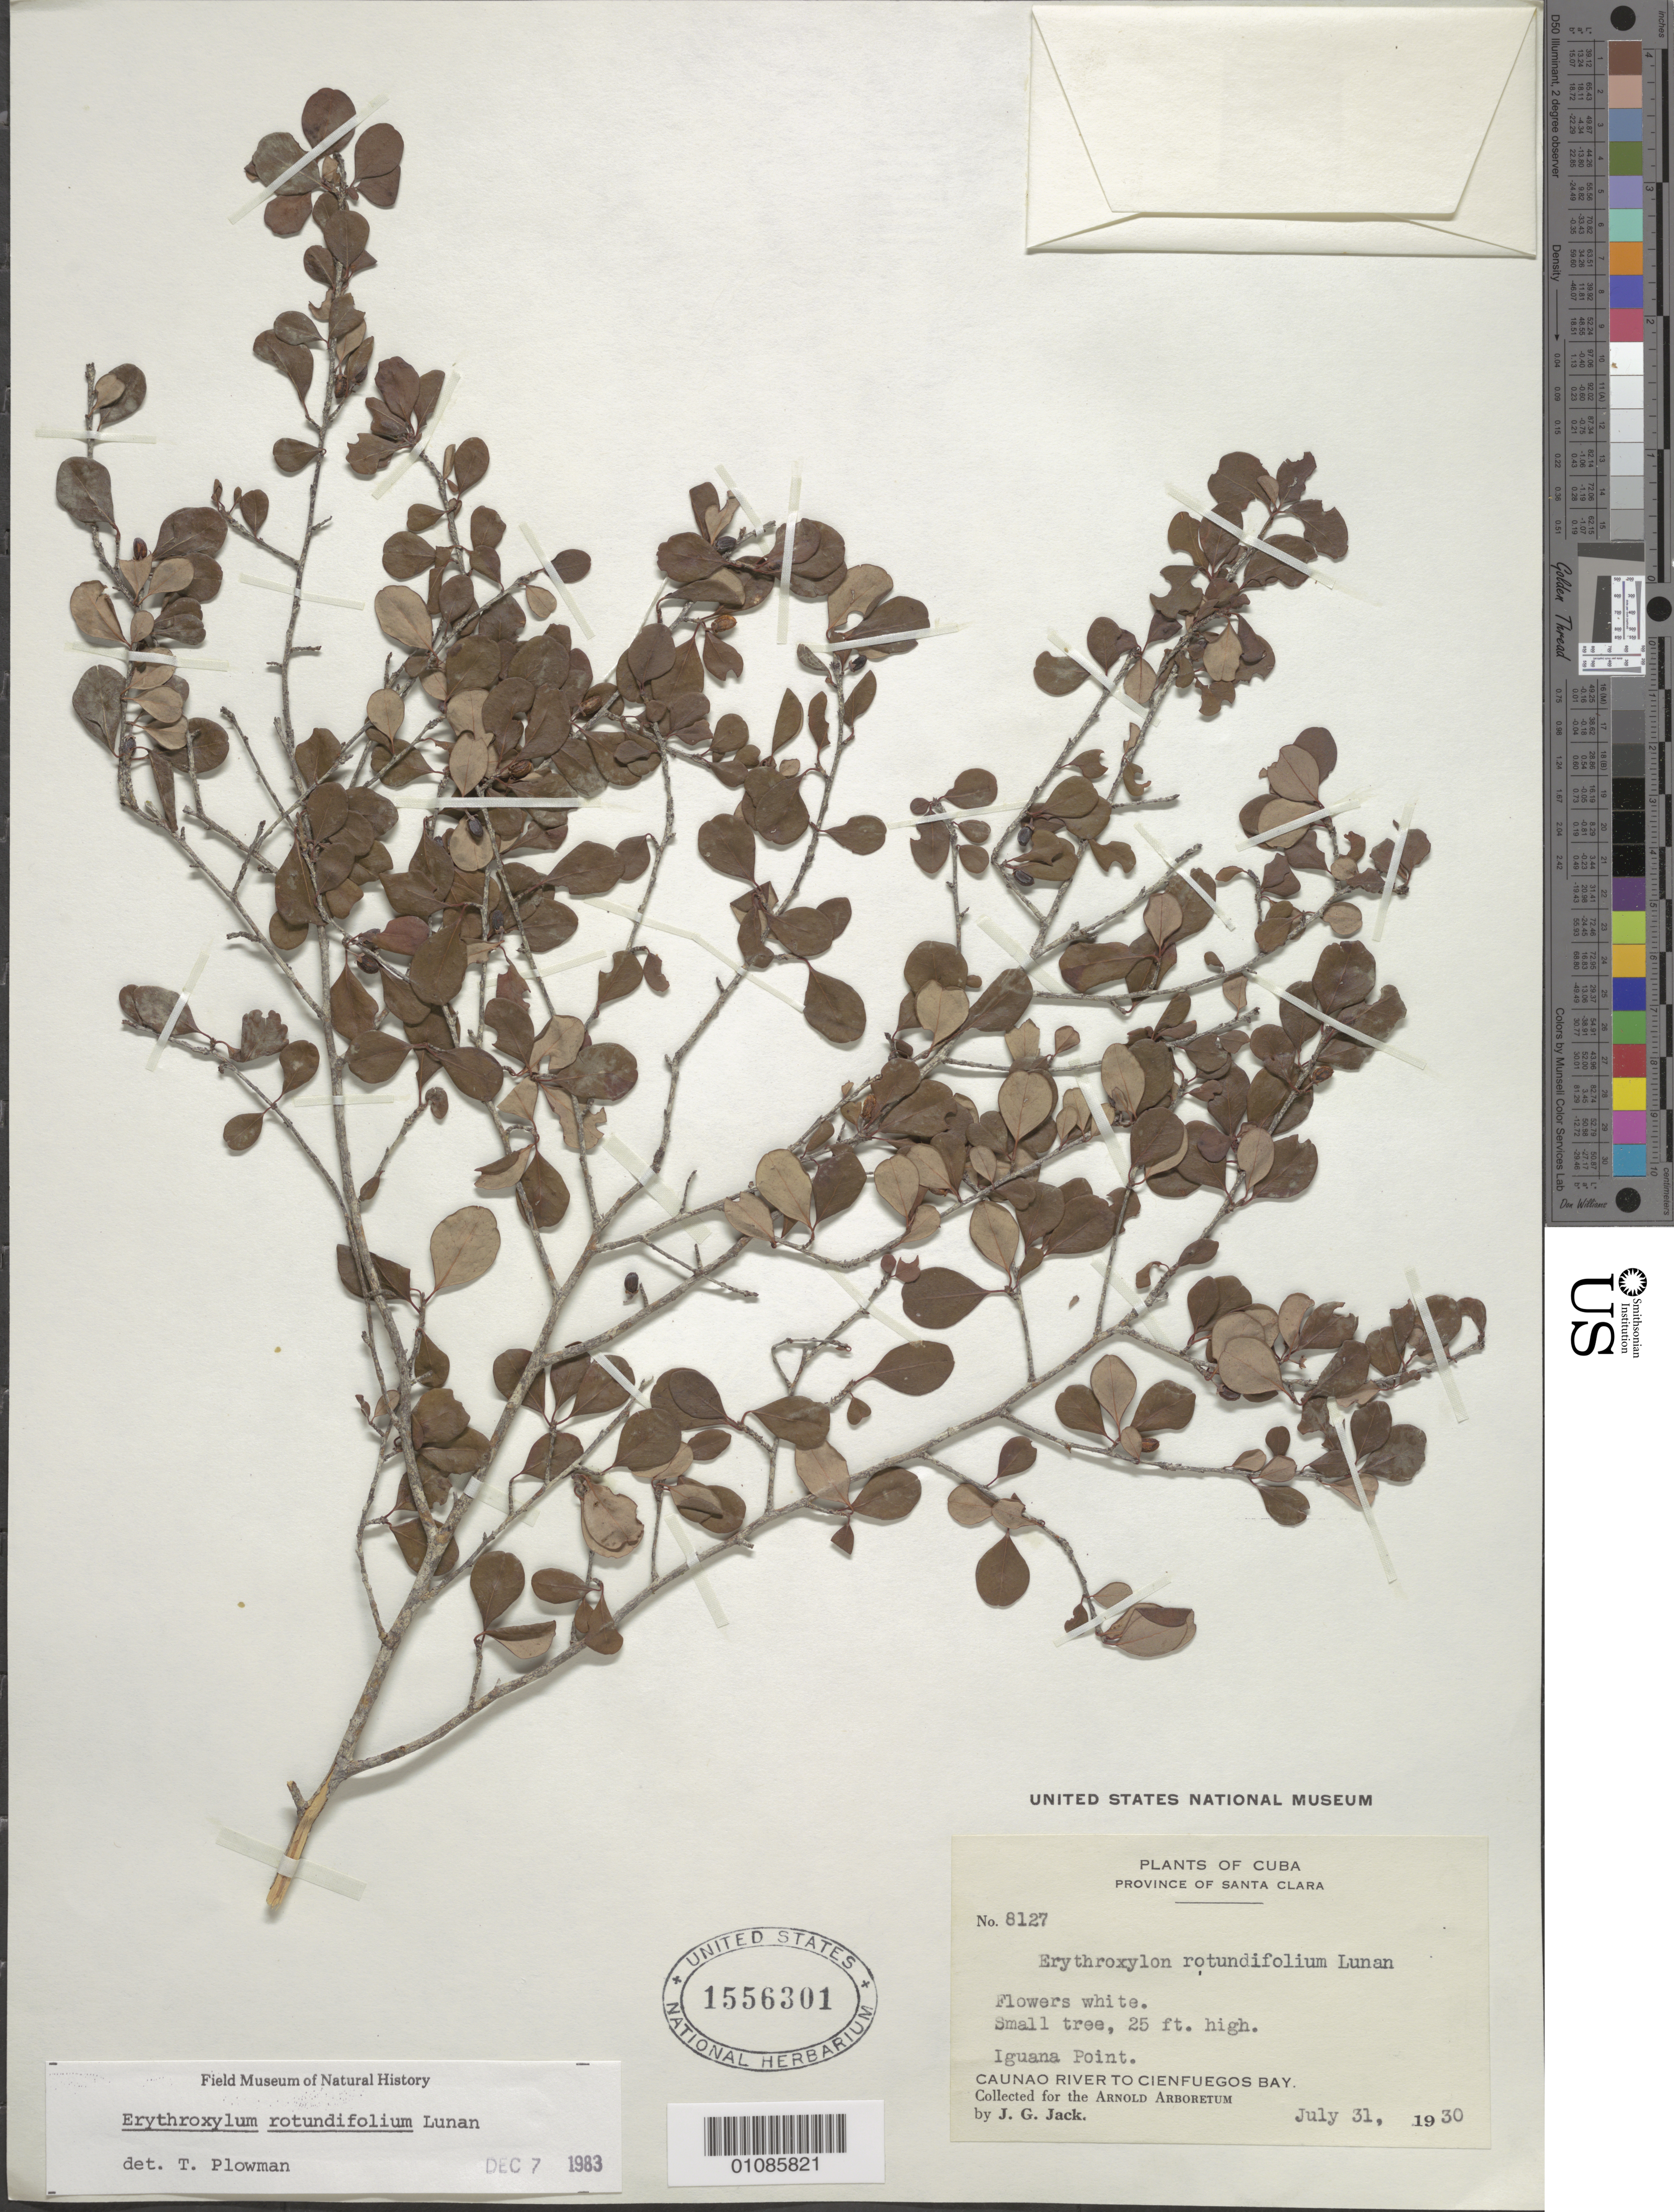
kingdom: Plantae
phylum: Tracheophyta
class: Magnoliopsida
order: Malpighiales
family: Erythroxylaceae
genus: Erythroxylum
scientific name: Erythroxylum rotundifolium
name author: Lunan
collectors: J. G. Jack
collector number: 8127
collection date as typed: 31 Jul 1930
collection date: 1930-07-31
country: Cuba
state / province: Villa Clara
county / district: Santa Clara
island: Cuba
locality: caunao river to cienfuegos bay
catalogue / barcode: US 1556301